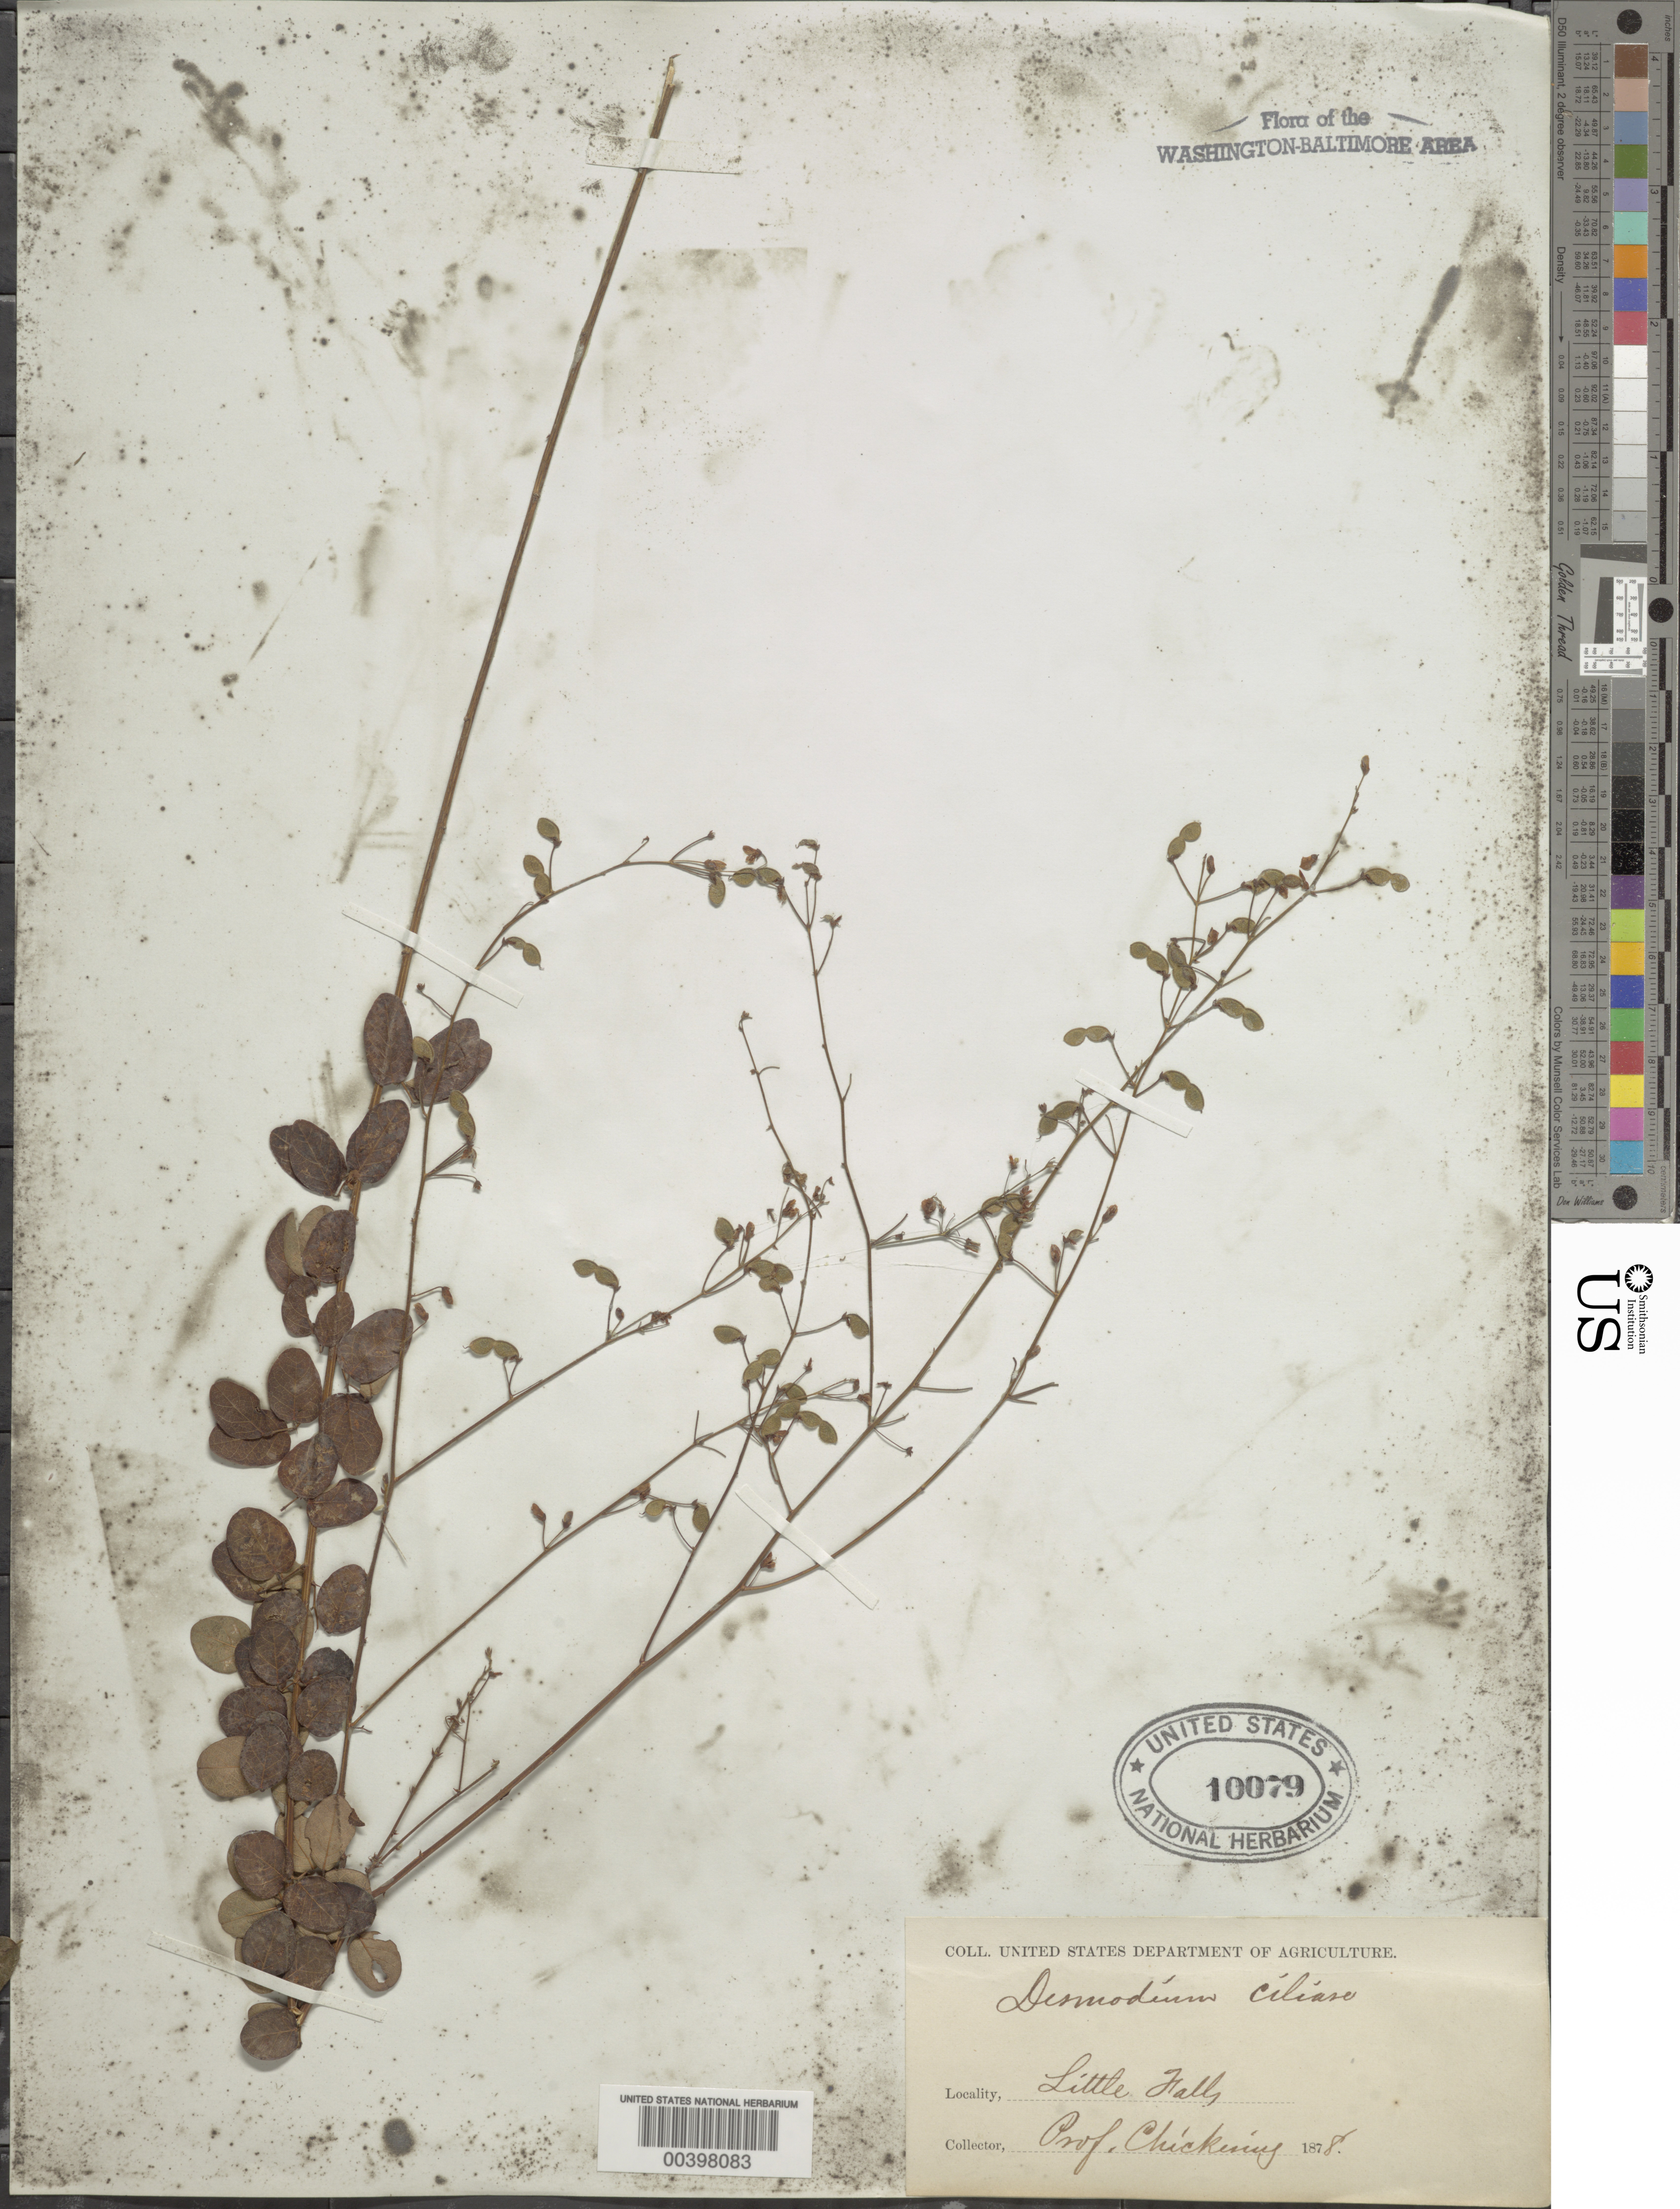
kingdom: Plantae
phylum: Tracheophyta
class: Magnoliopsida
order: Fabales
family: Fabaceae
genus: Desmodium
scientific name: Desmodium ciliare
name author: (Muhl. ex Willd.) DC.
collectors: J. W. Chickering Jr.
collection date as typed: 1878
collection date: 1878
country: United States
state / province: Maryland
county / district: Montgomery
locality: Little Falls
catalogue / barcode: US 10079